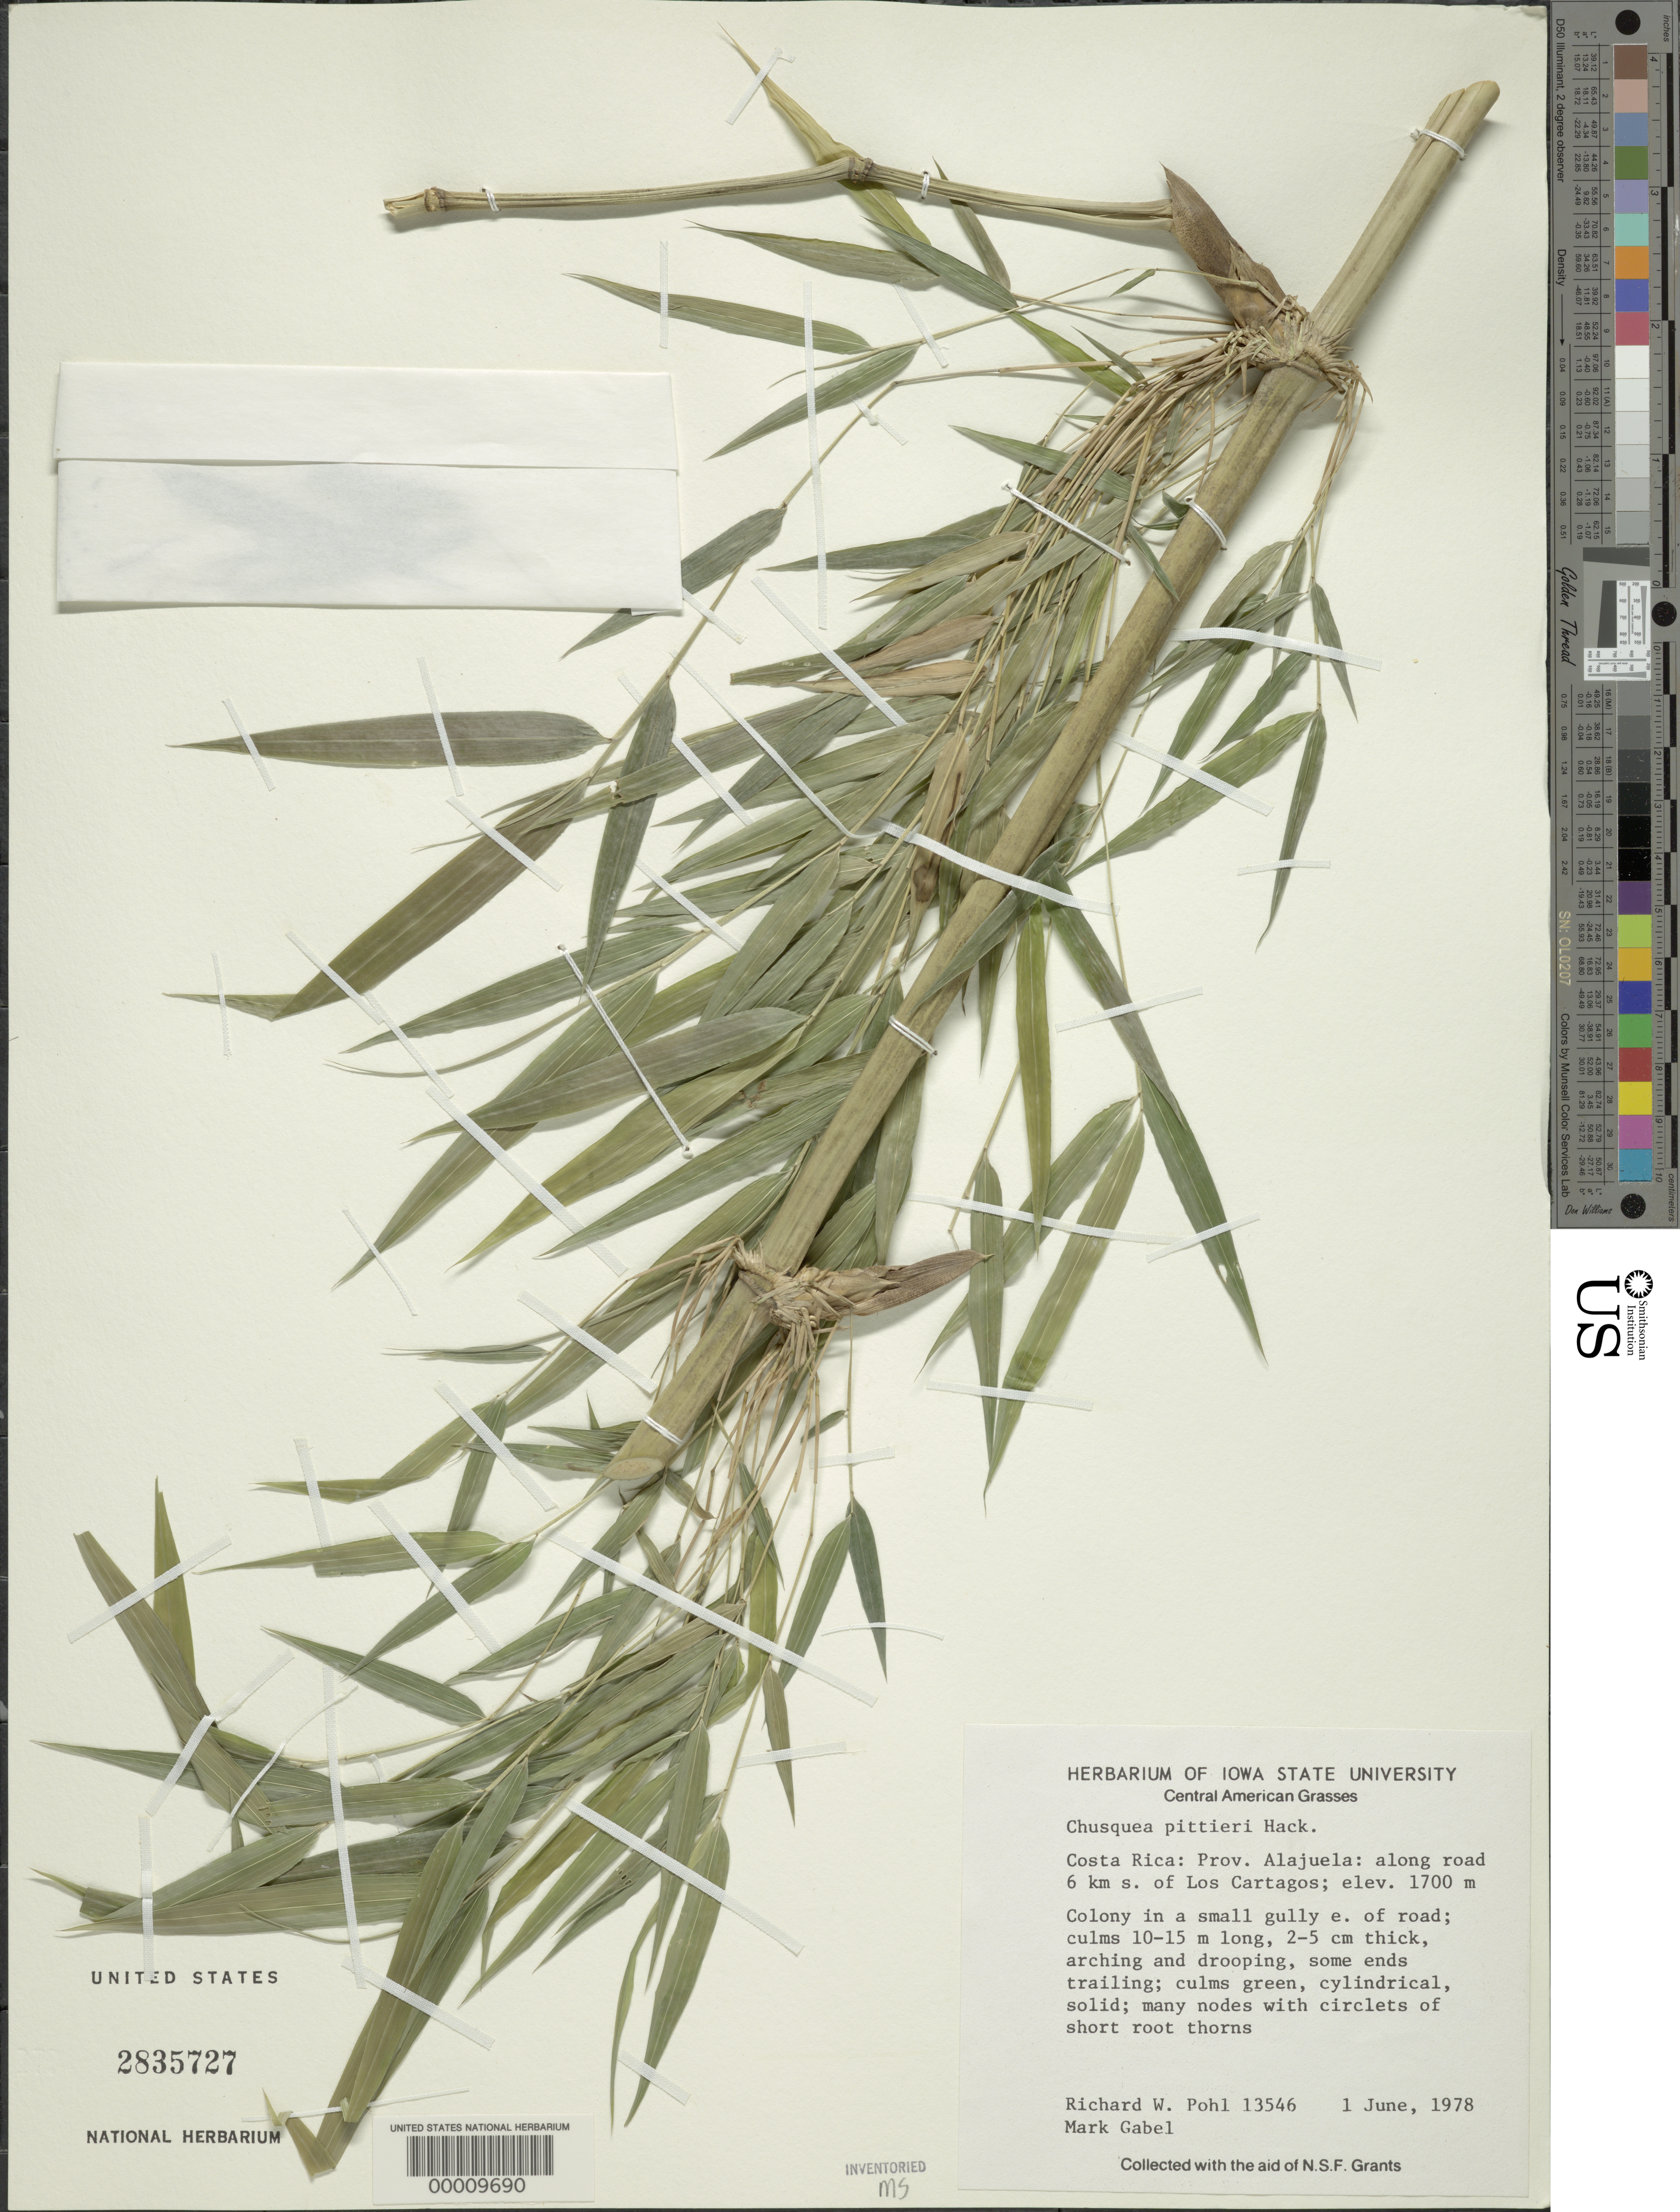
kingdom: Plantae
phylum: Tracheophyta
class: Liliopsida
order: Poales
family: Poaceae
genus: Chusquea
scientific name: Chusquea pittieri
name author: Hack.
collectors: R. W. Pohl & M. Gabel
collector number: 13546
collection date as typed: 01 Jun 1978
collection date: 1978-06-01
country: Costa Rica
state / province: Alajuela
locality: Los Cartagos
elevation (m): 1700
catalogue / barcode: US 2835727